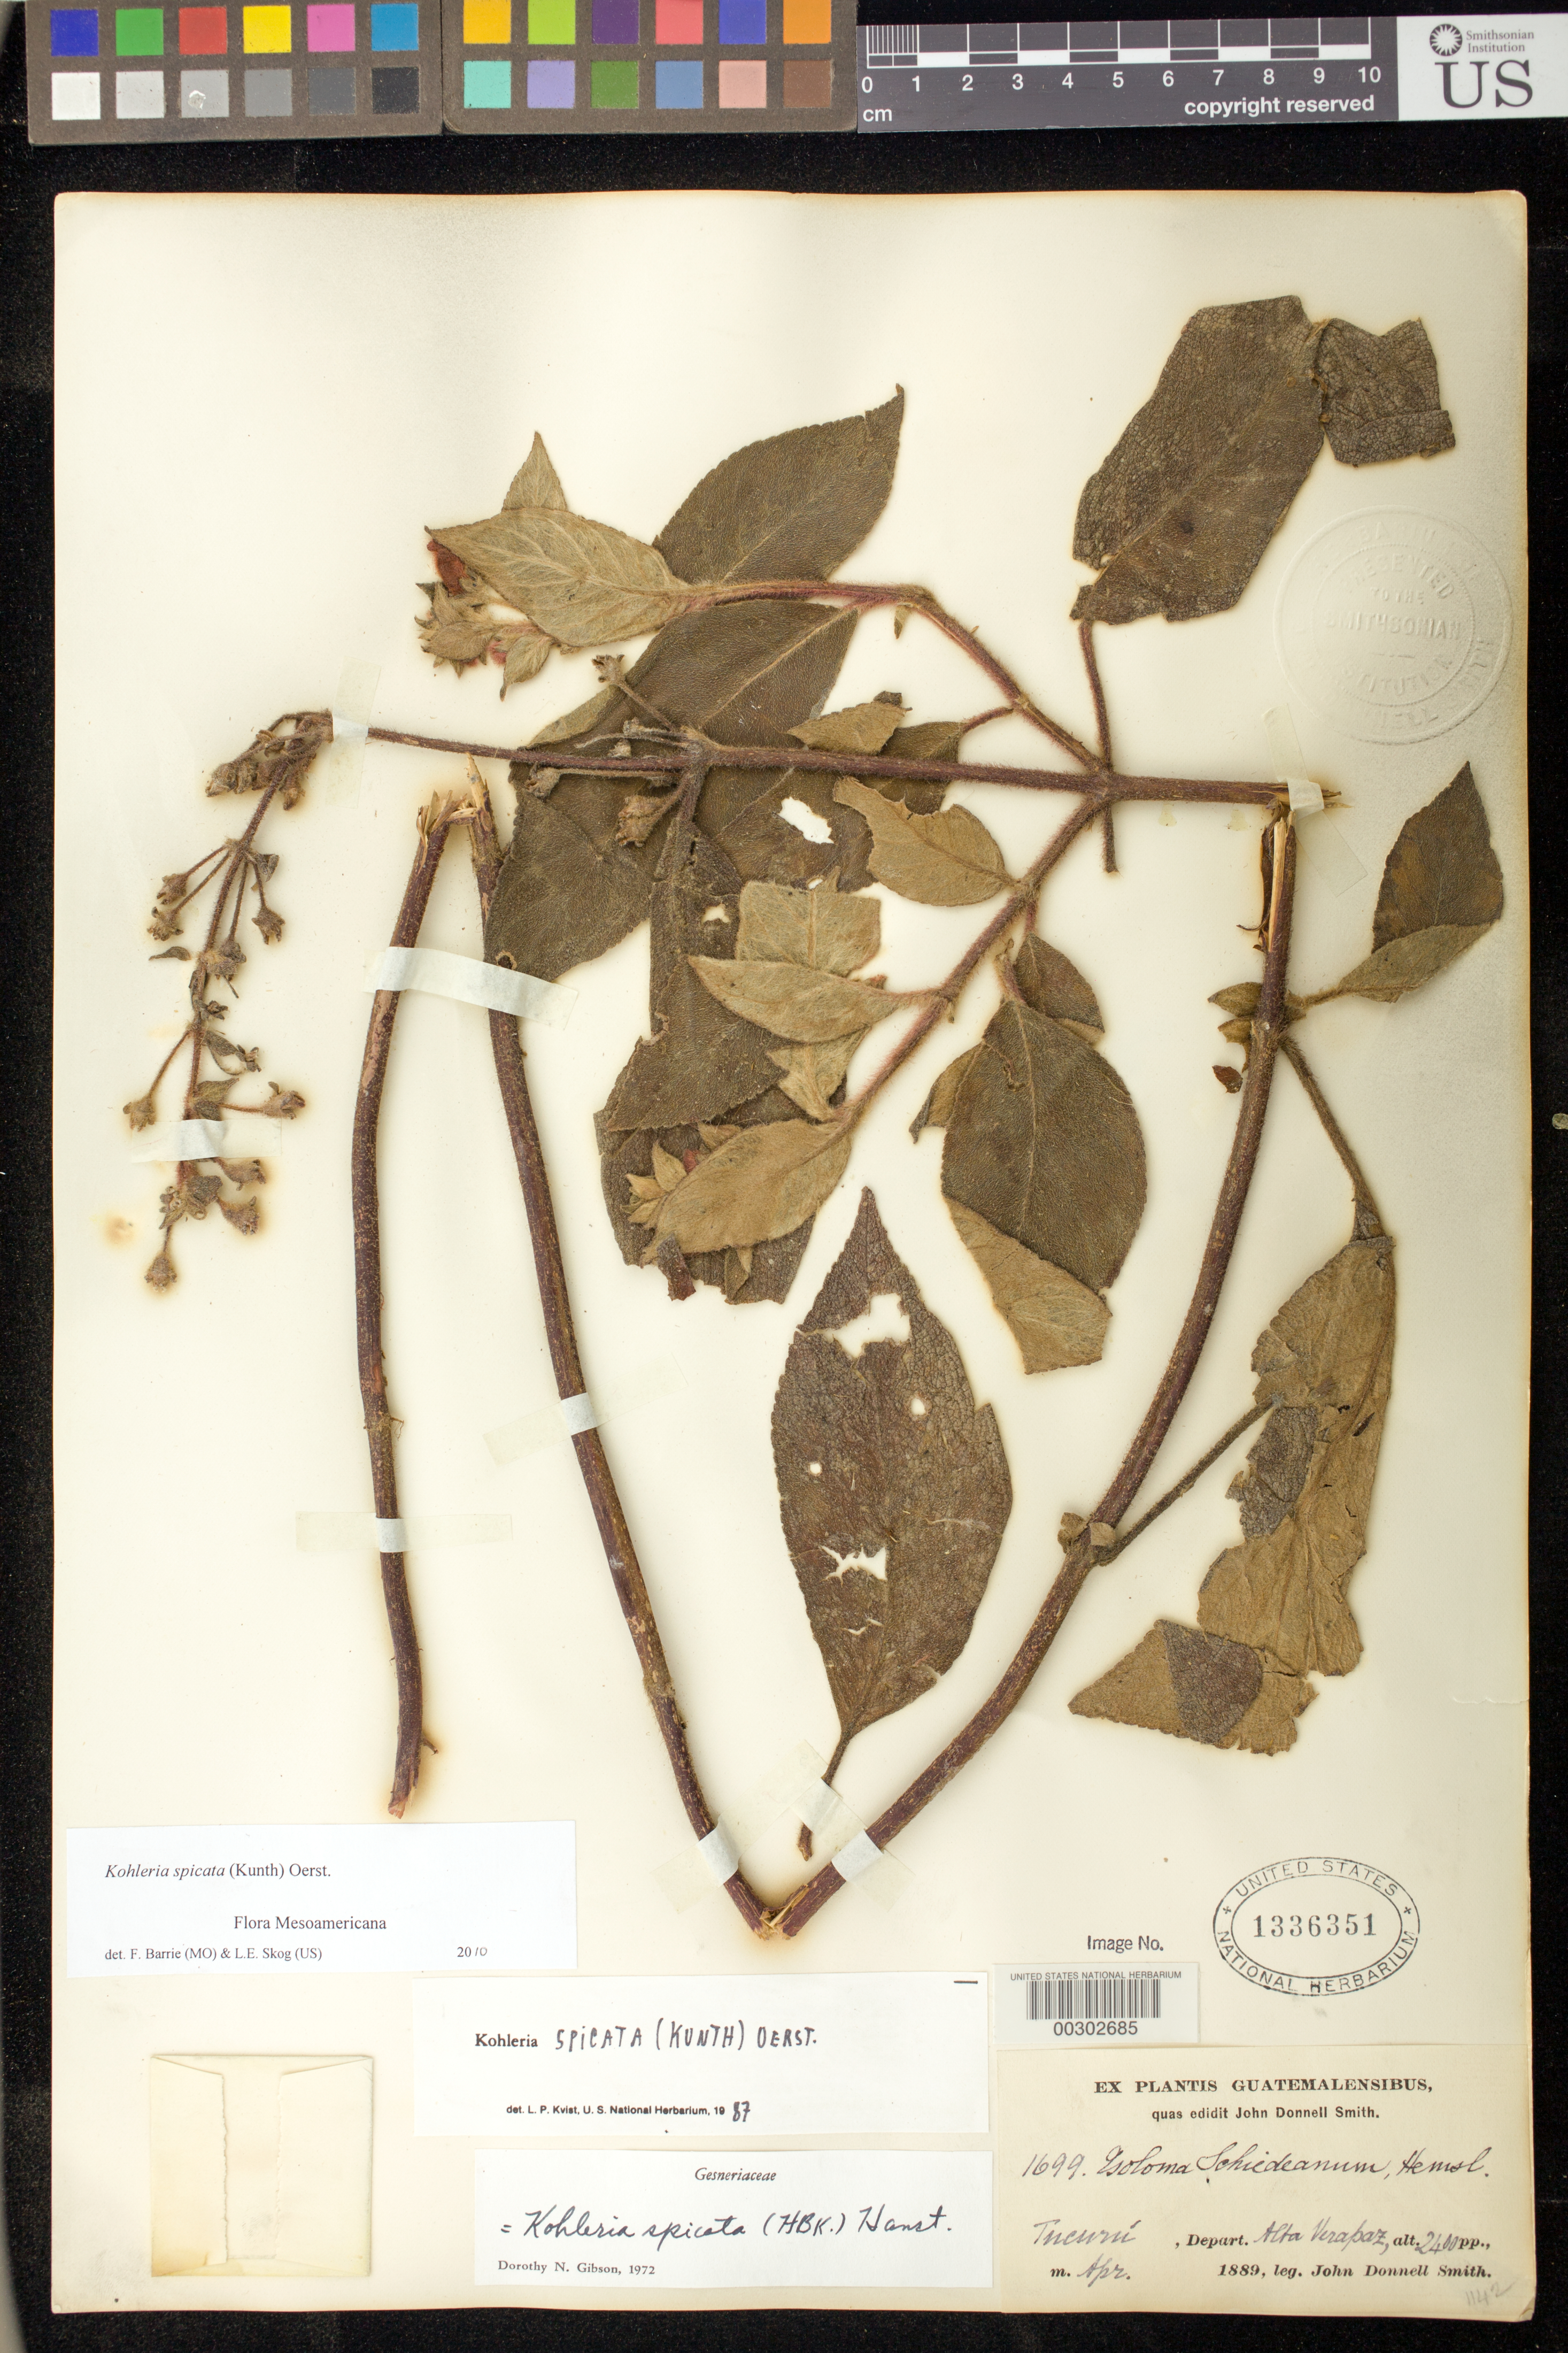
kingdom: Plantae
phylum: Tracheophyta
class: Magnoliopsida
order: Lamiales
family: Gesneriaceae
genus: Kohleria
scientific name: Kohleria spicata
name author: (Kunth) Oerst.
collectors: J. Donnell Smith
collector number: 1699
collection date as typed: Apr 1889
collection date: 1889-04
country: Guatemala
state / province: Alta Verapaz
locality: Tucuru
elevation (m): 732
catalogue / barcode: US 1336351